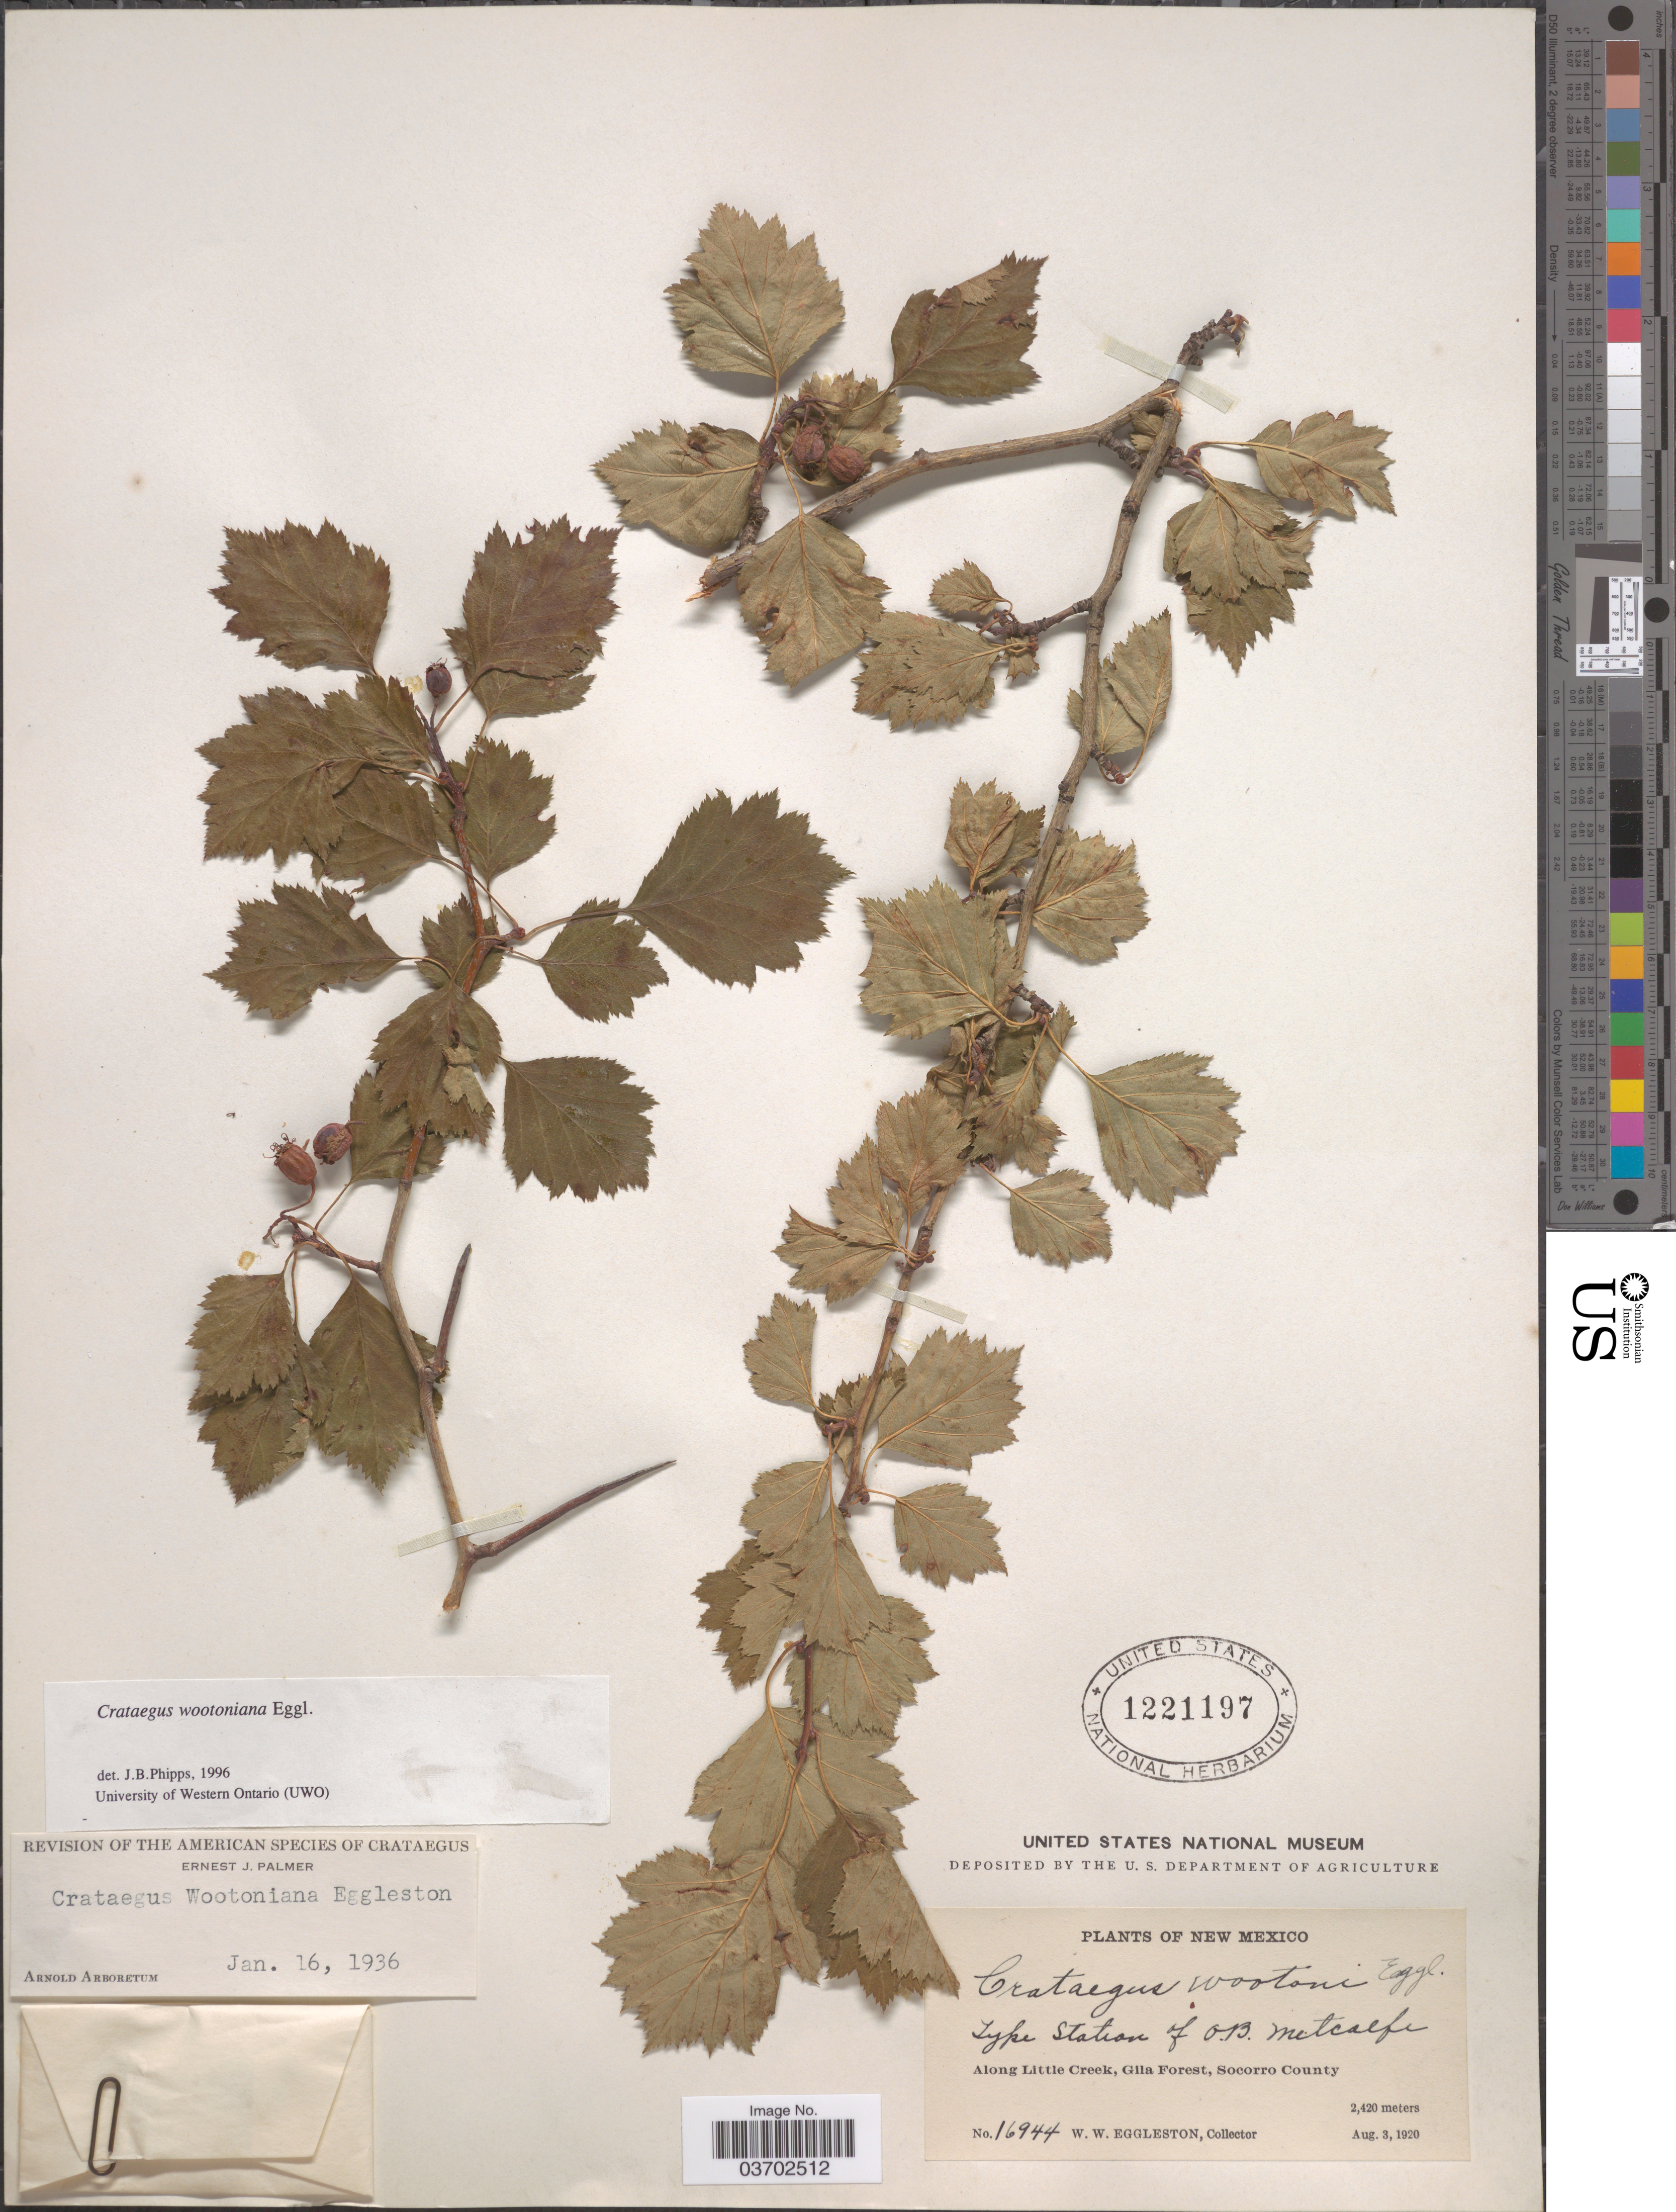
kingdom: Plantae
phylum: Tracheophyta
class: Magnoliopsida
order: Rosales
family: Rosaceae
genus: Crataegus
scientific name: Crataegus wootoniana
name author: Eggl.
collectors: W. W. Eggleston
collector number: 16944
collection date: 1920-08-03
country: United States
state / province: New Mexico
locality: Along Little Creek, Gila Forest, Socorro County.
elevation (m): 2420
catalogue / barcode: US 1221197